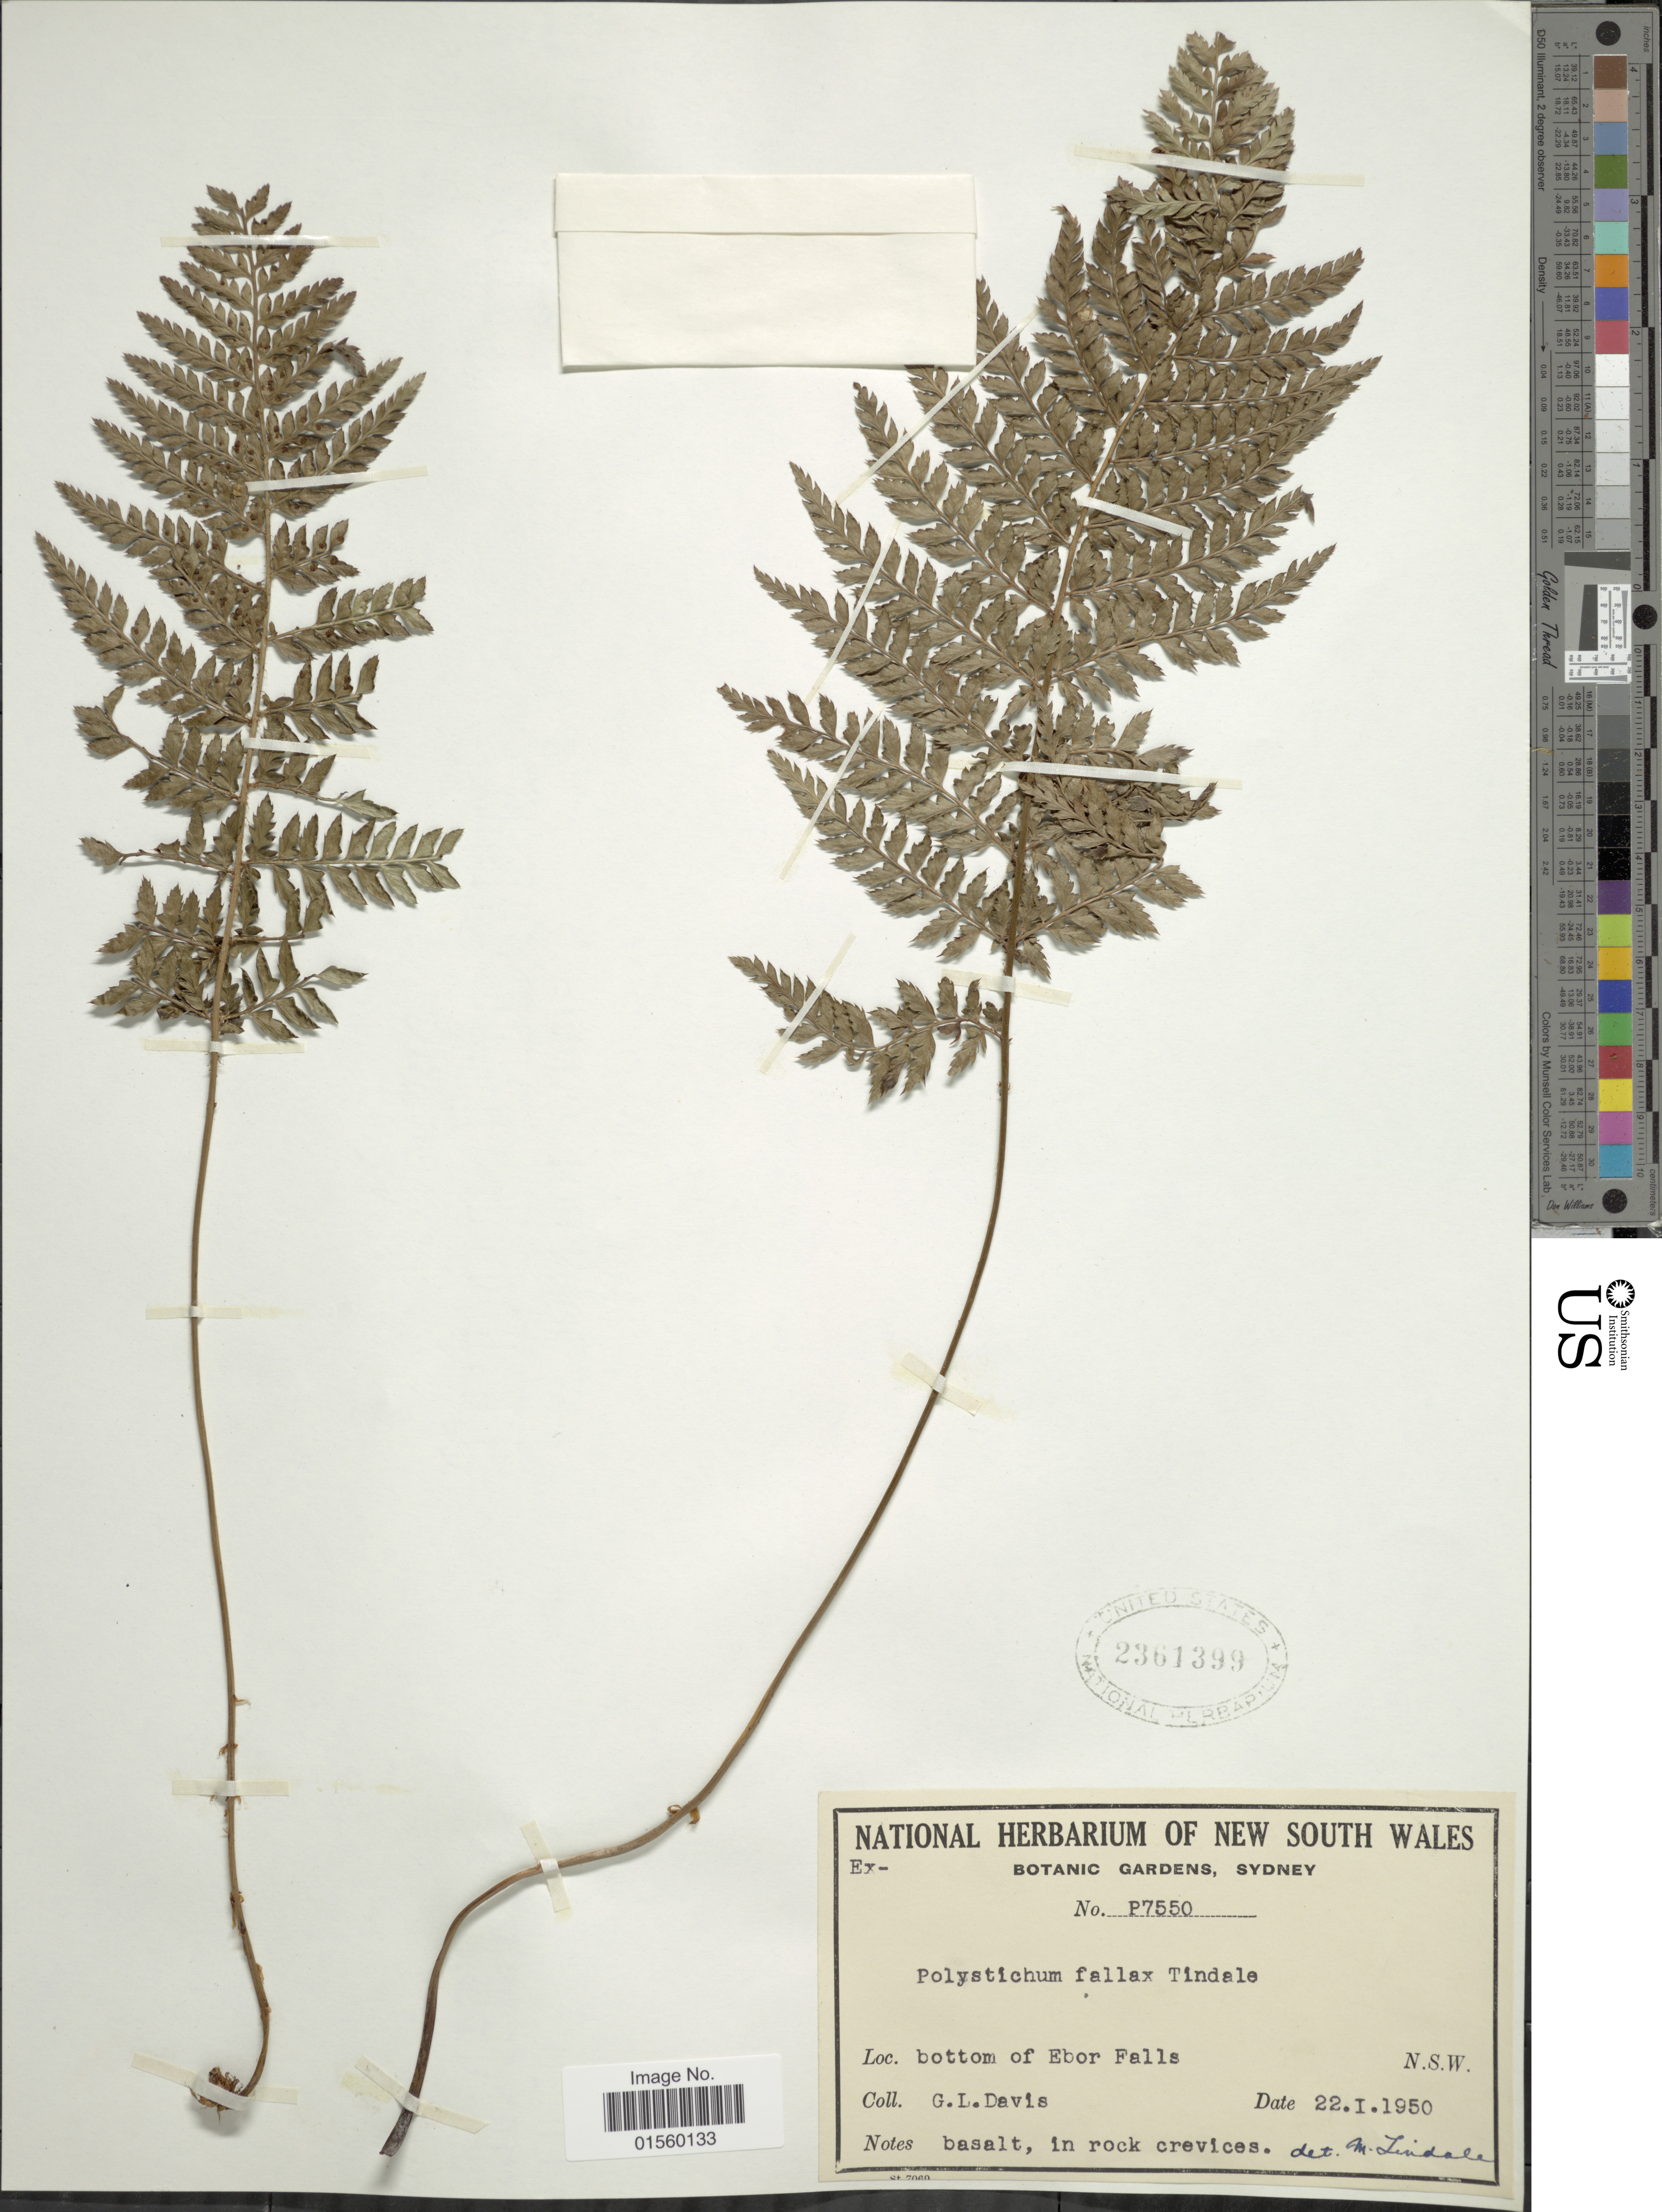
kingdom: Plantae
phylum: Tracheophyta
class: Polypodiopsida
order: Polypodiales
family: Dryopteridaceae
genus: Polystichum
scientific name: Polystichum fallax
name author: Tindale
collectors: G. L. Davis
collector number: P7550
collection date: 1950-01-22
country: Australia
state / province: New South Wales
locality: Bottom of Ebor Falls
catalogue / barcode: US 2361399